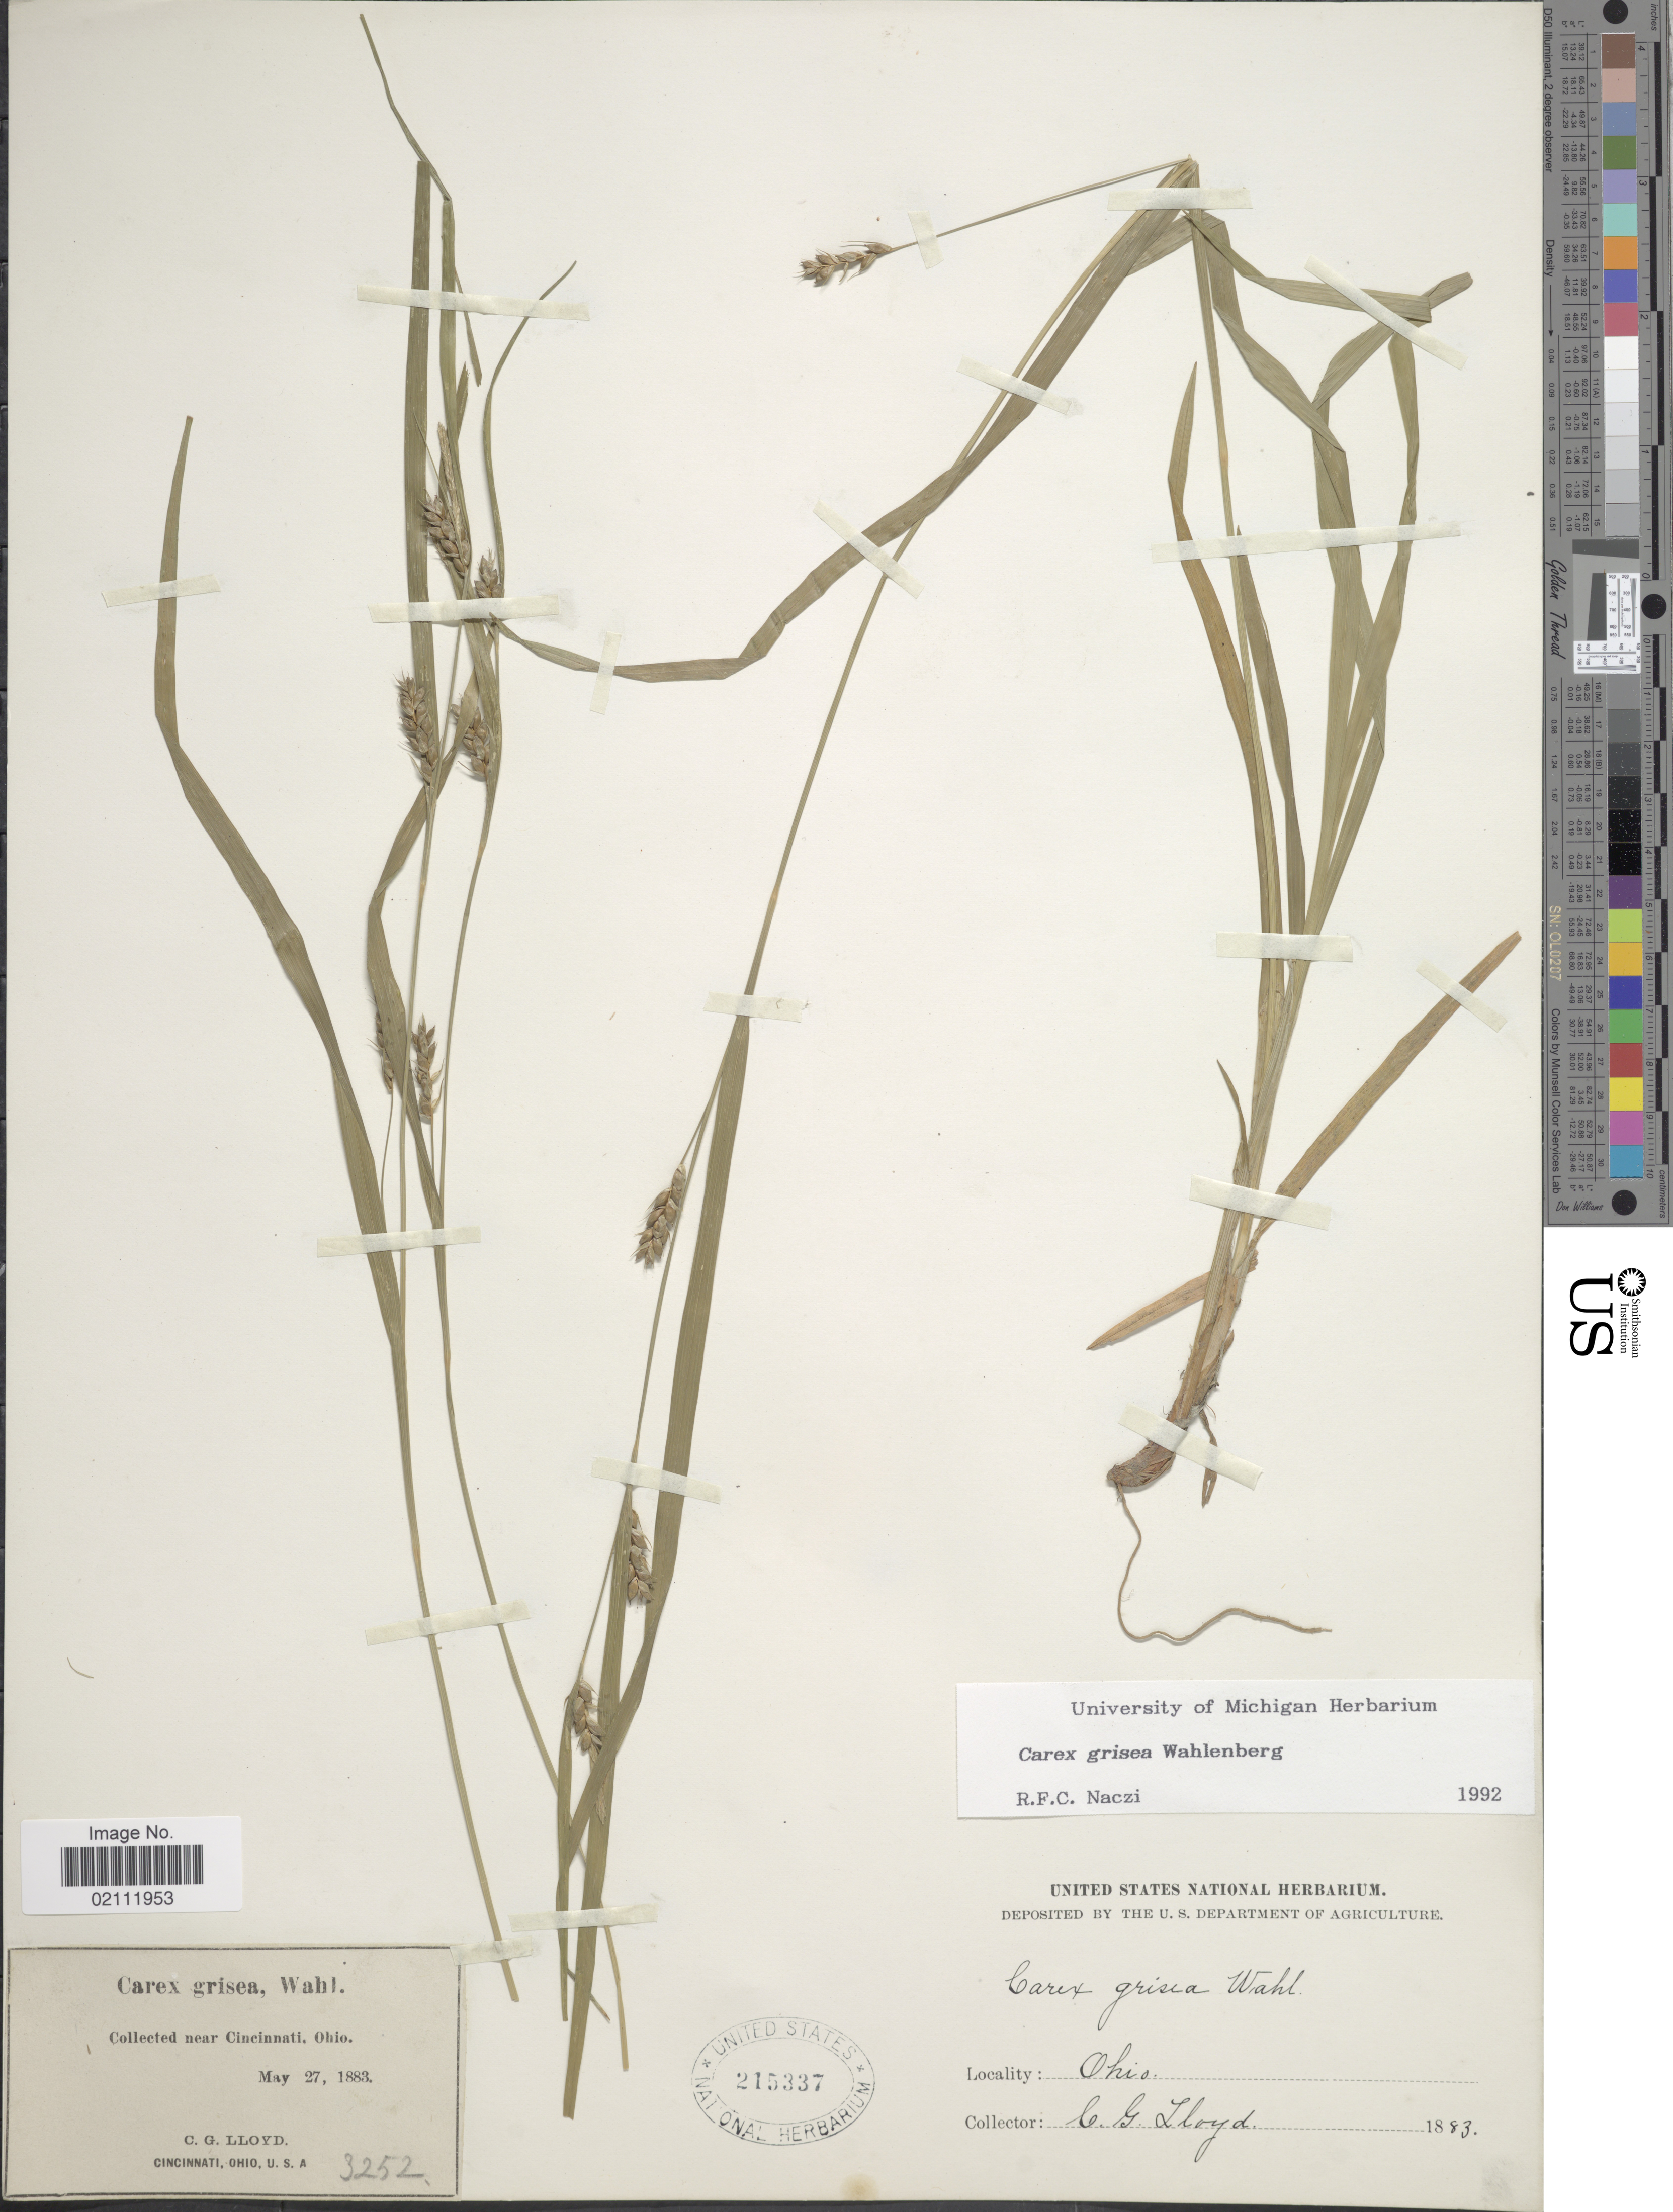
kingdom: Plantae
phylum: Tracheophyta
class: Liliopsida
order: Poales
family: Cyperaceae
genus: Carex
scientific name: Carex grisea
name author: Wahlenb.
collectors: C. G. Lloyd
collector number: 3252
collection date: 1883-05-27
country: United States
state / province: Ohio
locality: Near Cincinnati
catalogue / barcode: US 215337